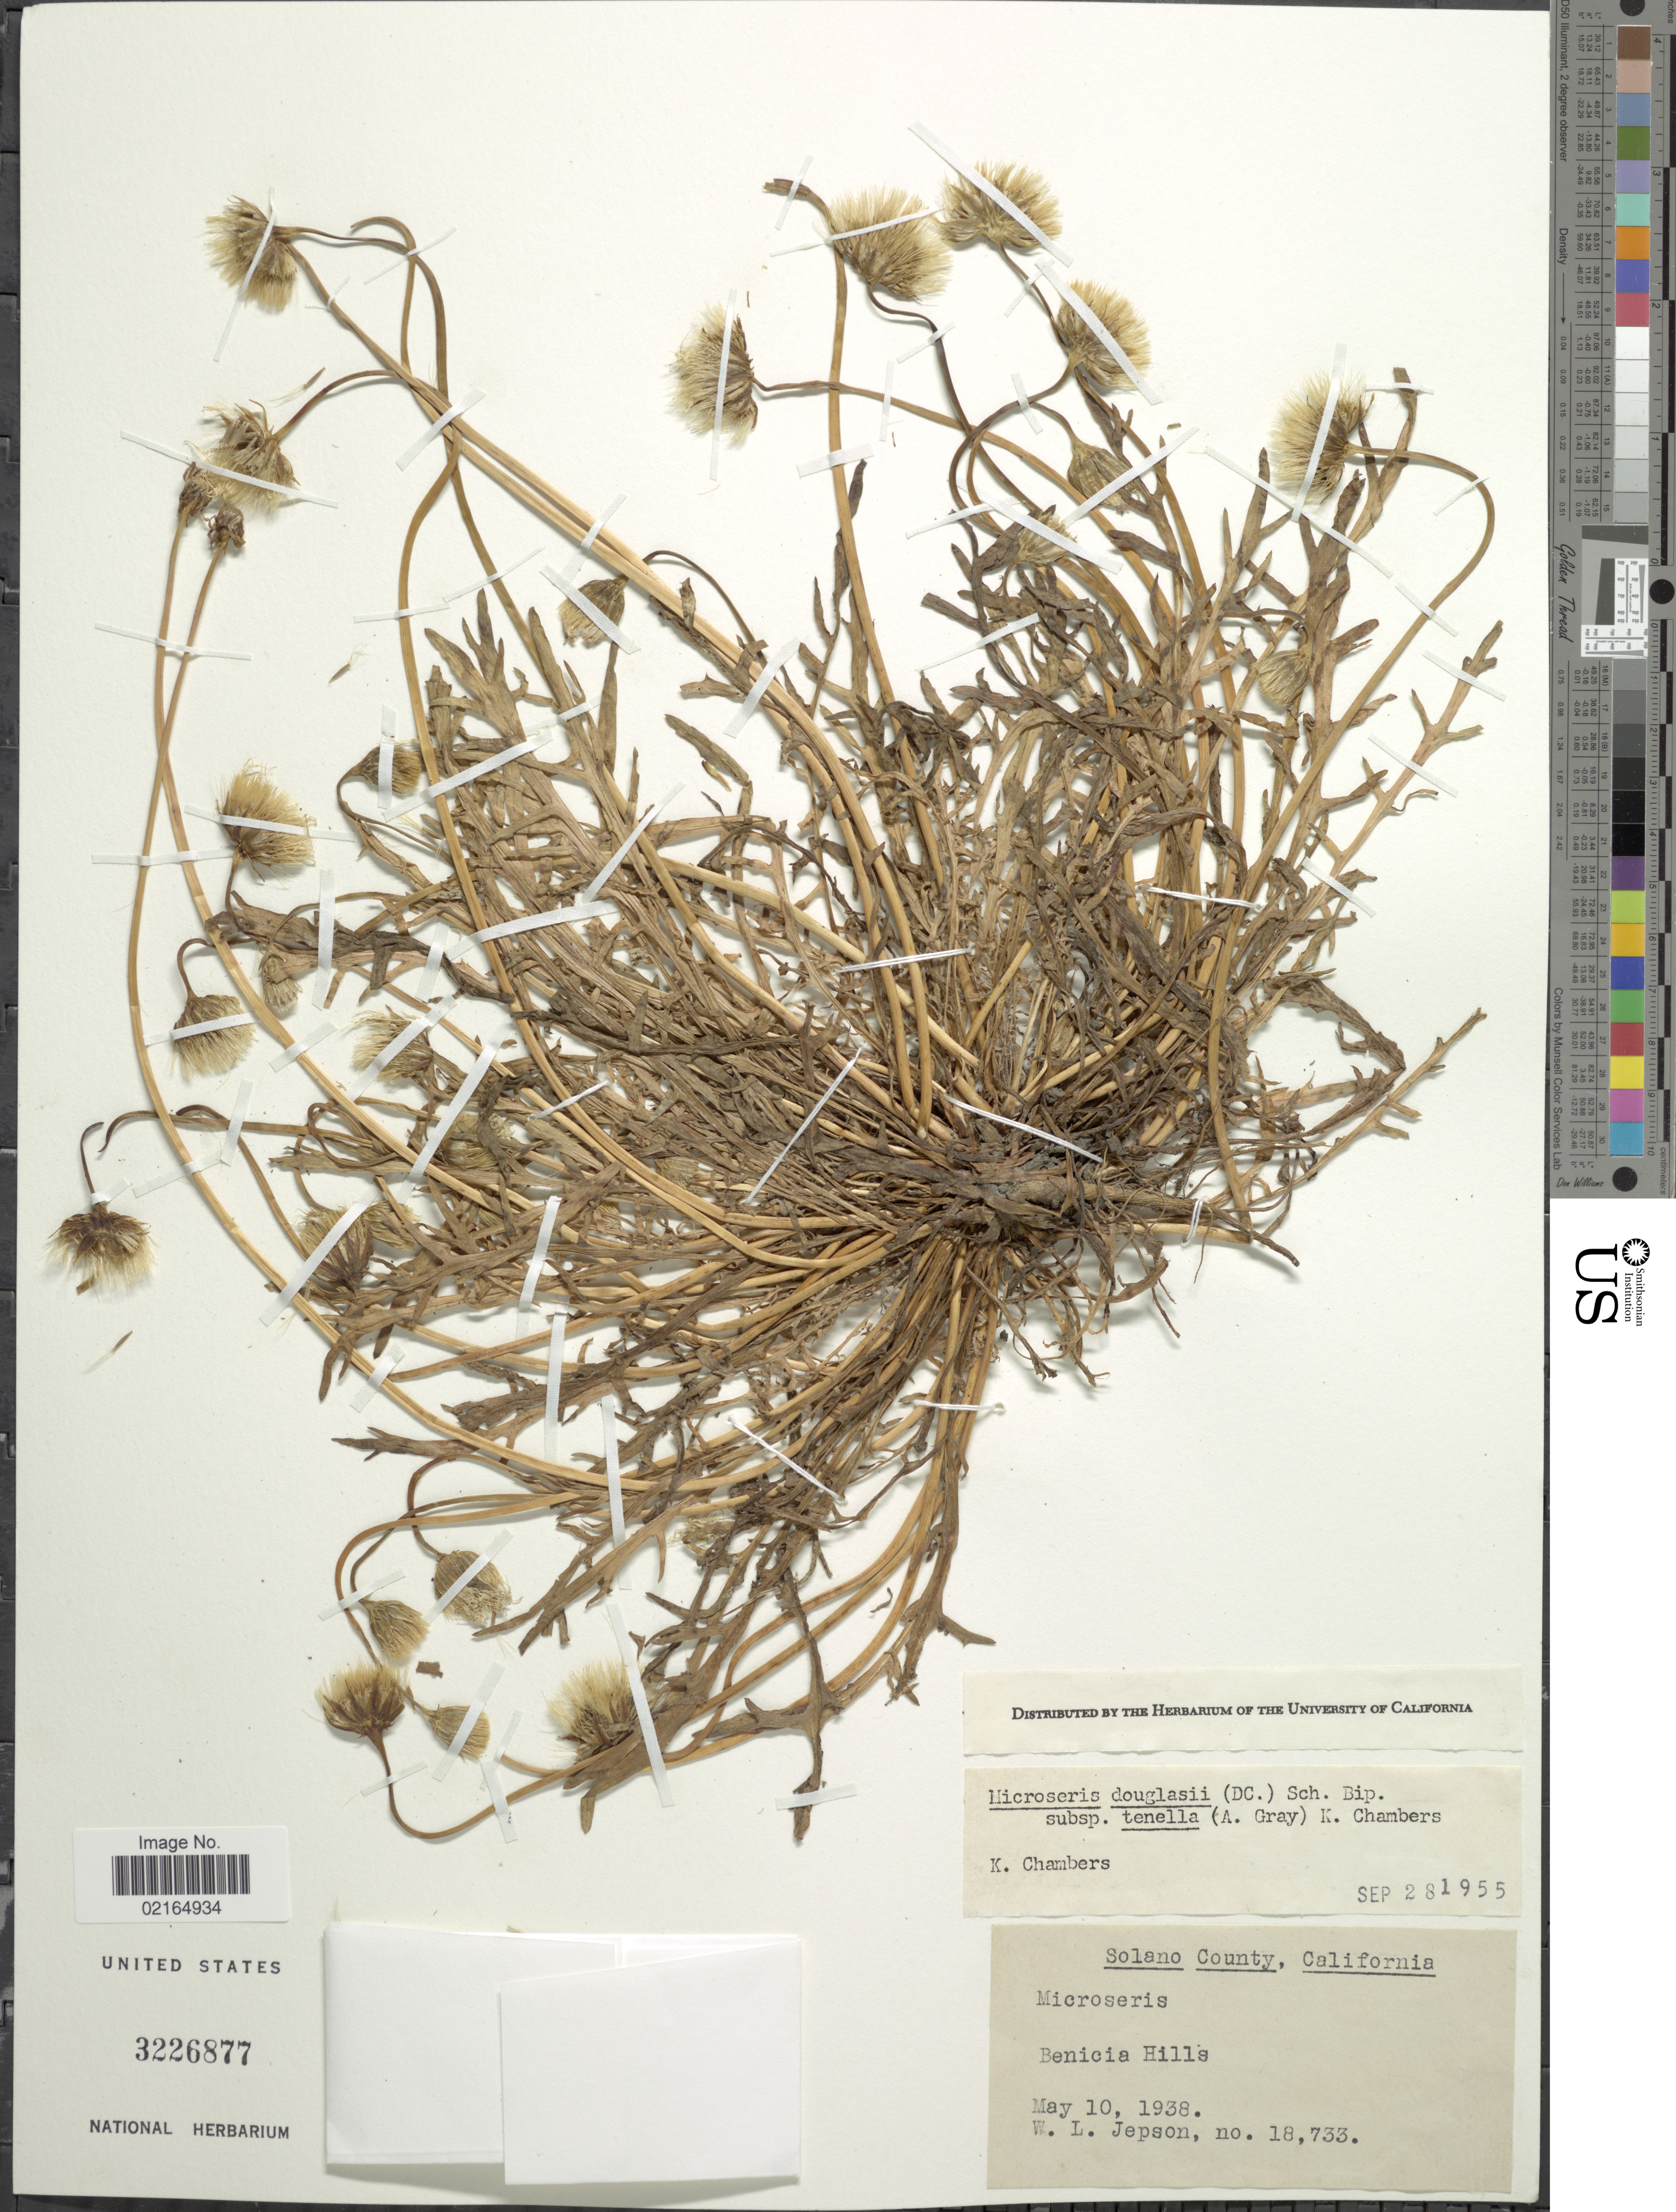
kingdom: Plantae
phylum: Tracheophyta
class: Magnoliopsida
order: Asterales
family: Asteraceae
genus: Microseris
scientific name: Microseris douglasii subsp. tenella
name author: (A. Gray) K.L. Chambers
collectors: W. L. Jepson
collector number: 18733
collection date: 1938-05-10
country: United States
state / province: California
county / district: Solano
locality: Solano County, Benicia Hills.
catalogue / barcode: US 3226877